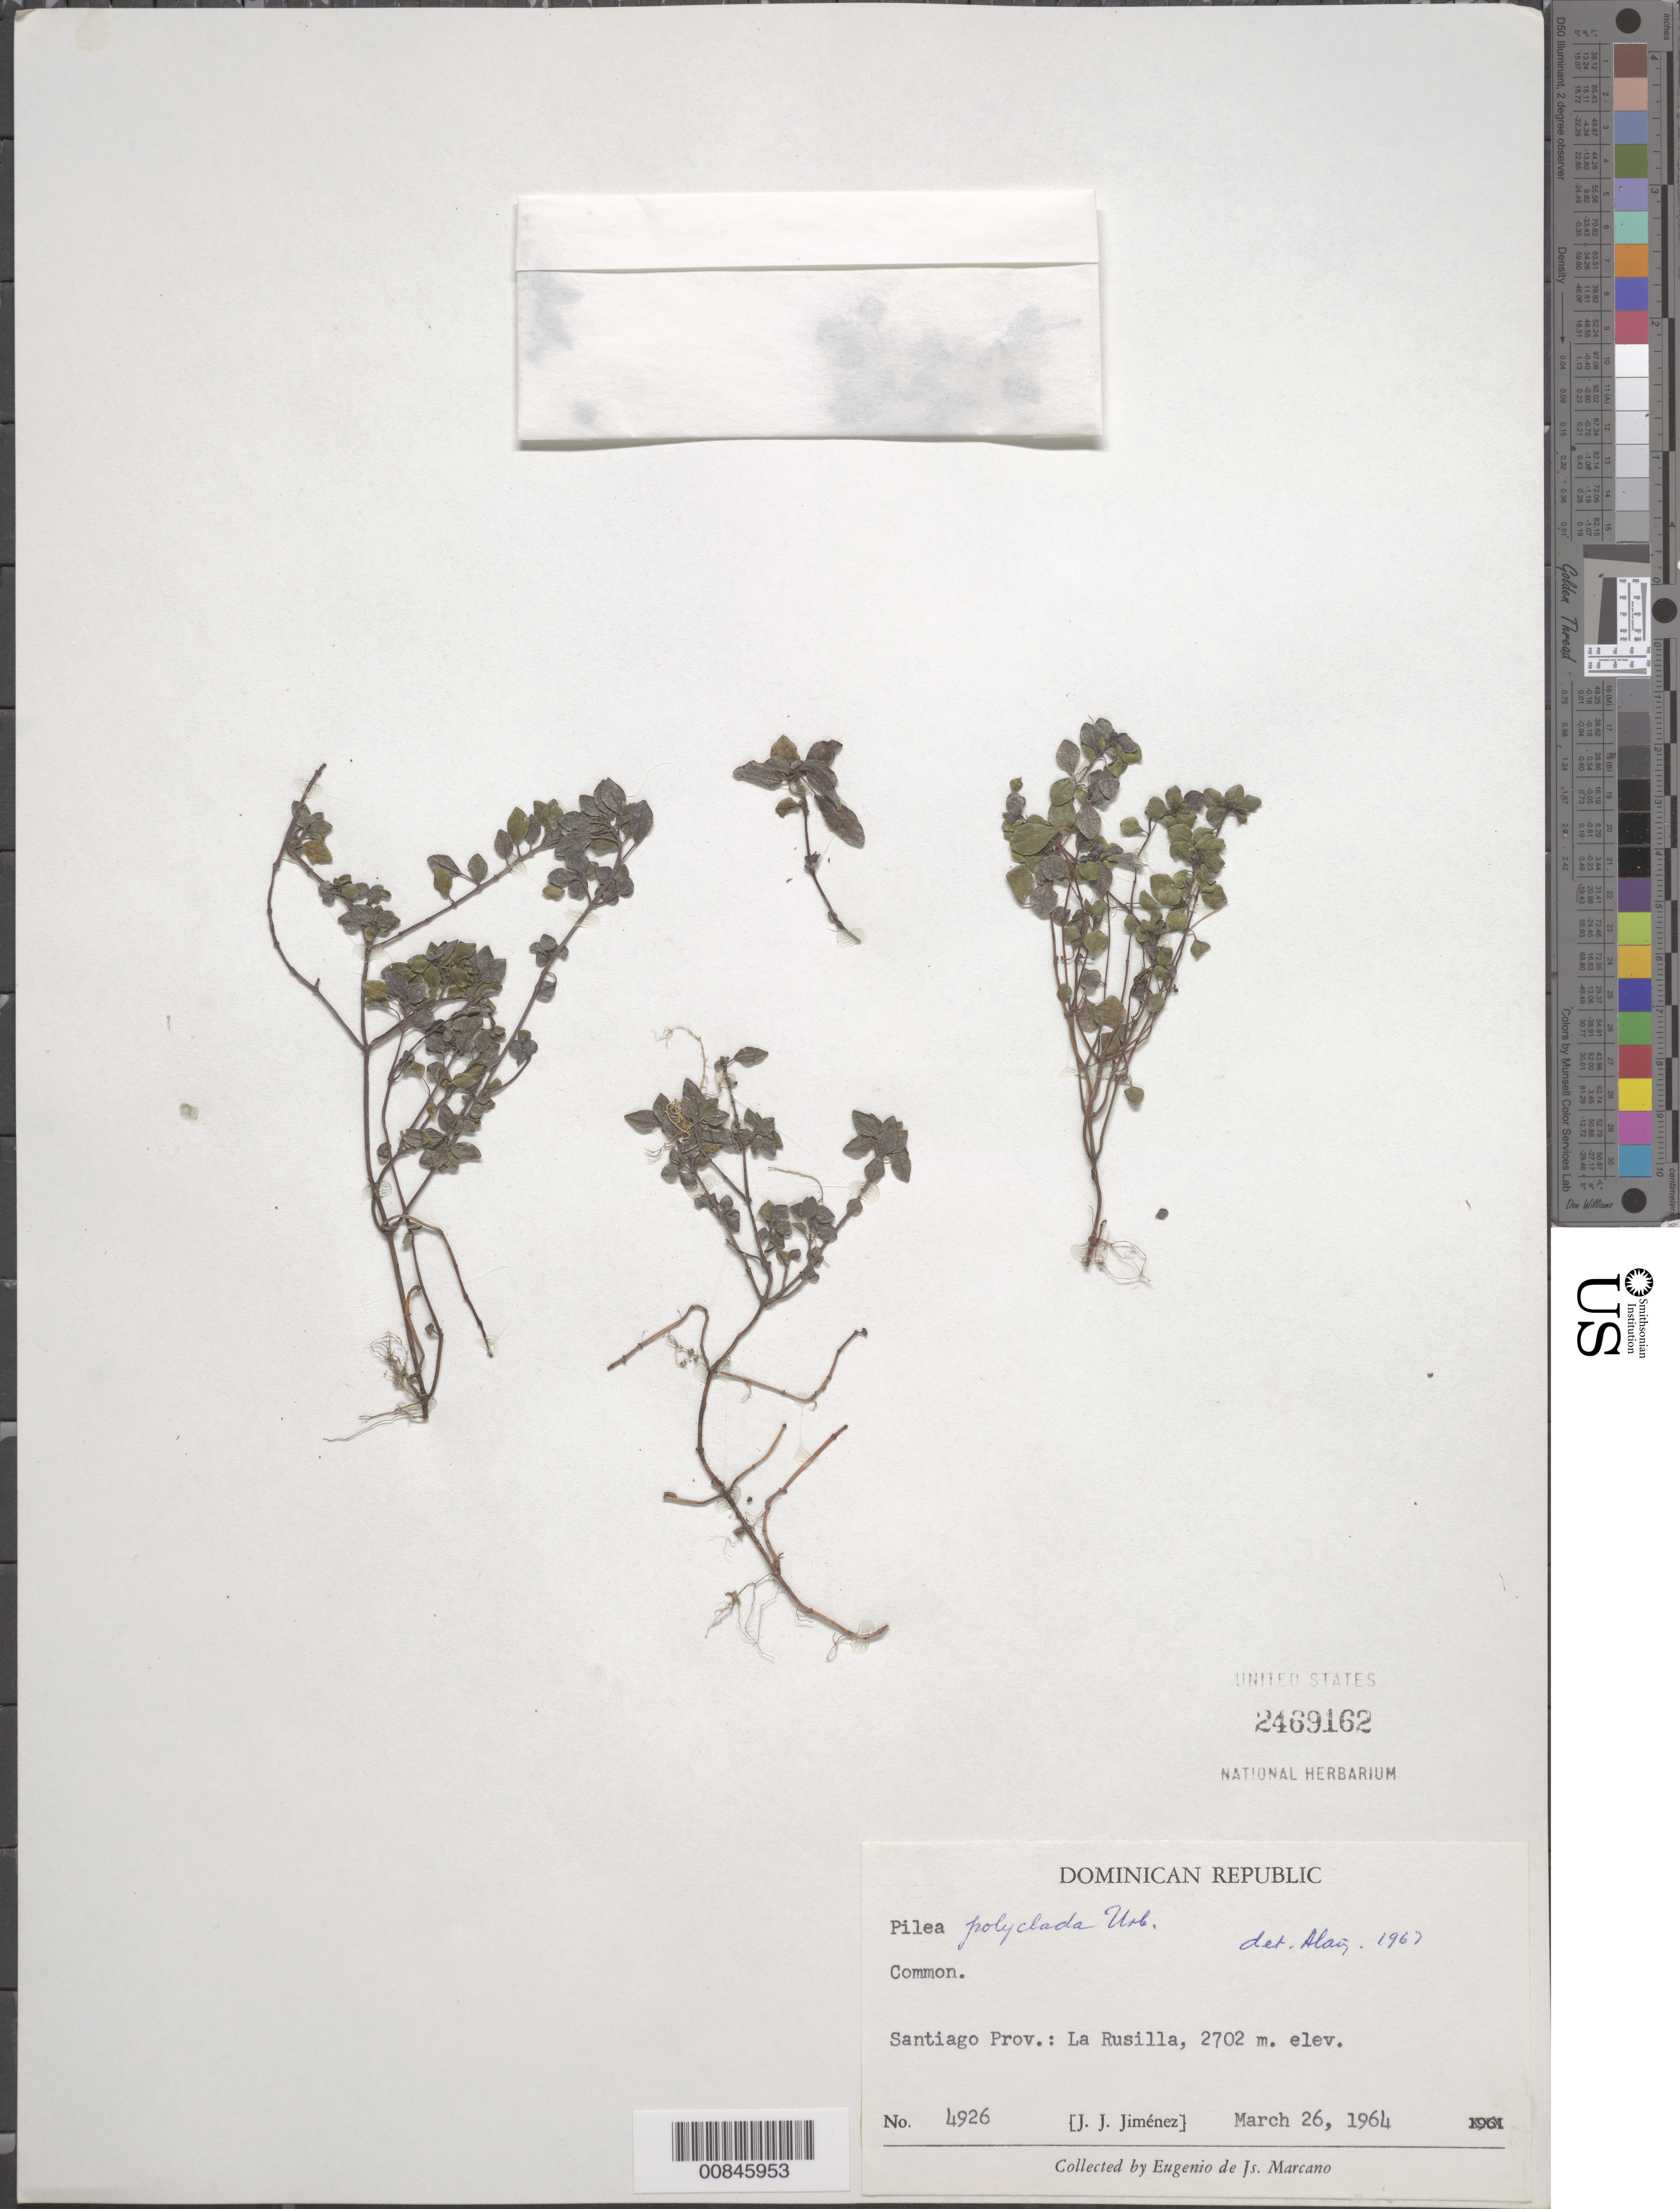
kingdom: Plantae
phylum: Tracheophyta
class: Magnoliopsida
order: Rosales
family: Urticaceae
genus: Pilea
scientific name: Pilea polyclada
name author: Urb.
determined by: Liogier, Alain H.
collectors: J. J. Jiménez & E. J. Marcano F.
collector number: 4926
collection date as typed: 26 Mar 1964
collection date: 1964-03-26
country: Dominican Republic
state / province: Santiago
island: Hispaniola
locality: La Rusilla.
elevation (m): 2702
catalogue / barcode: US 2469162